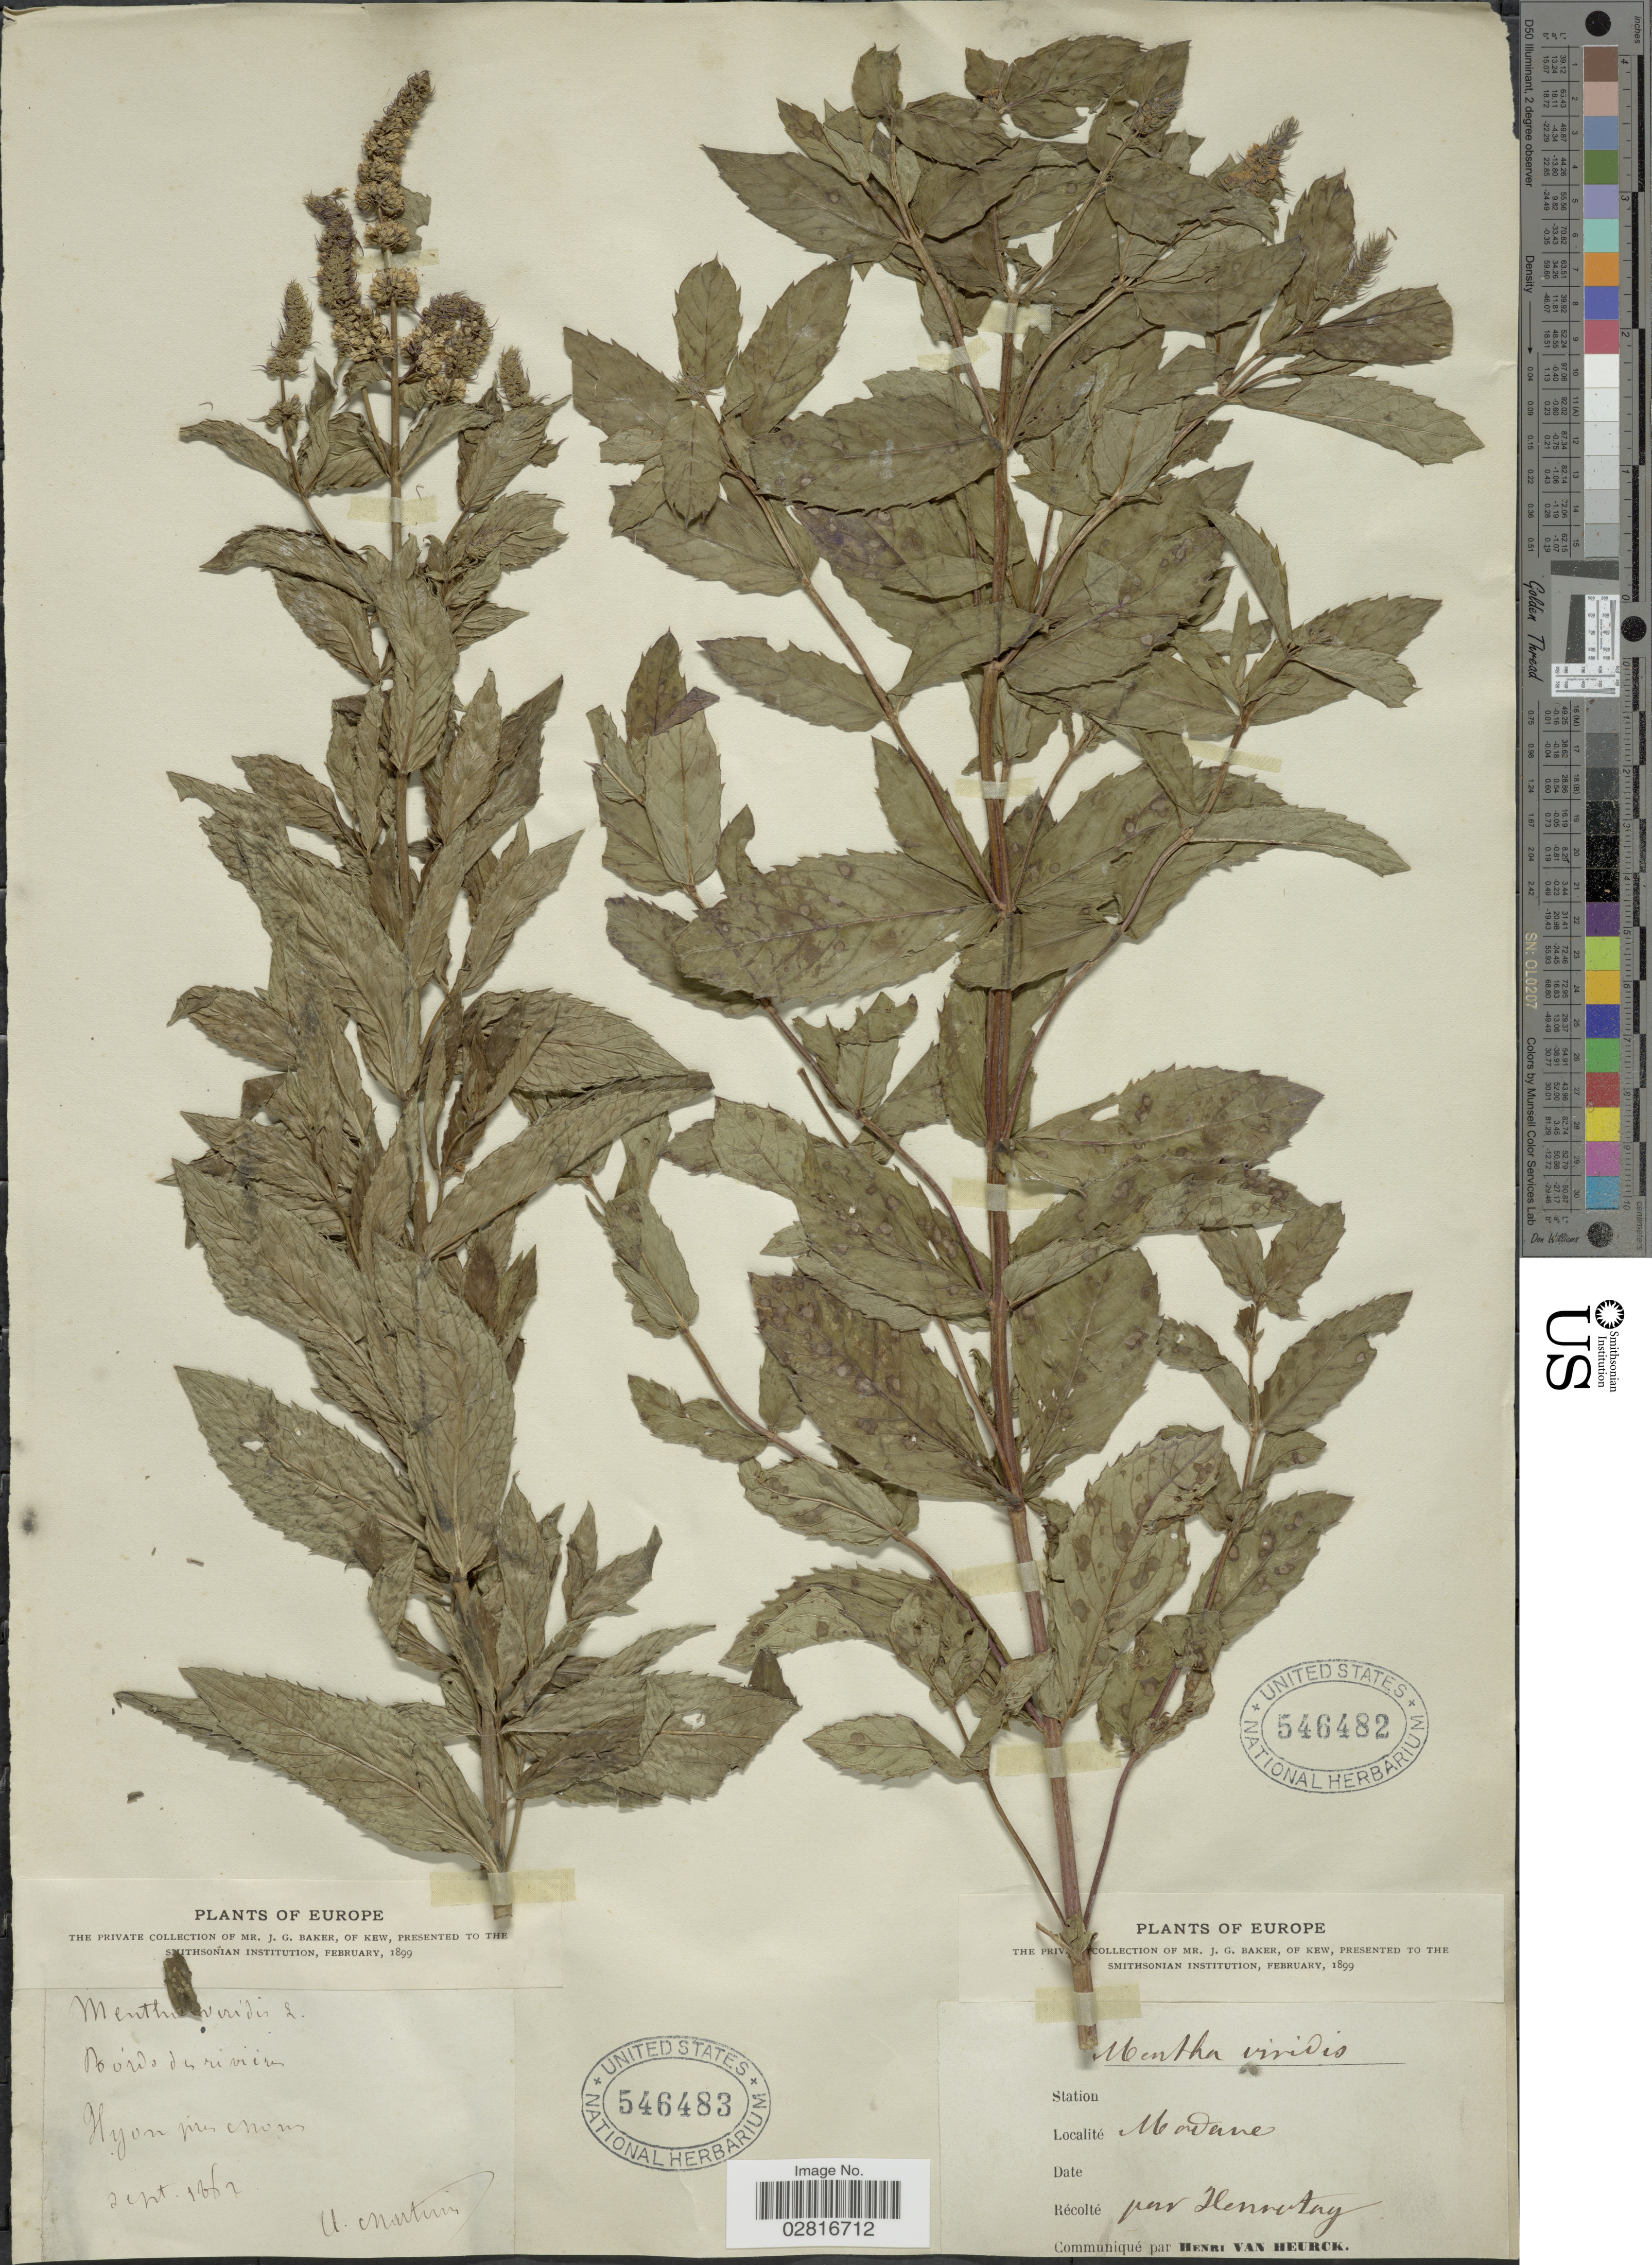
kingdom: Plantae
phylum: Tracheophyta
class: Magnoliopsida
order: Lamiales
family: Lamiaceae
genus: Mentha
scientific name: Mentha spicata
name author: L.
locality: Europe. Madane [interpreted]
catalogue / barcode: US 546482-2